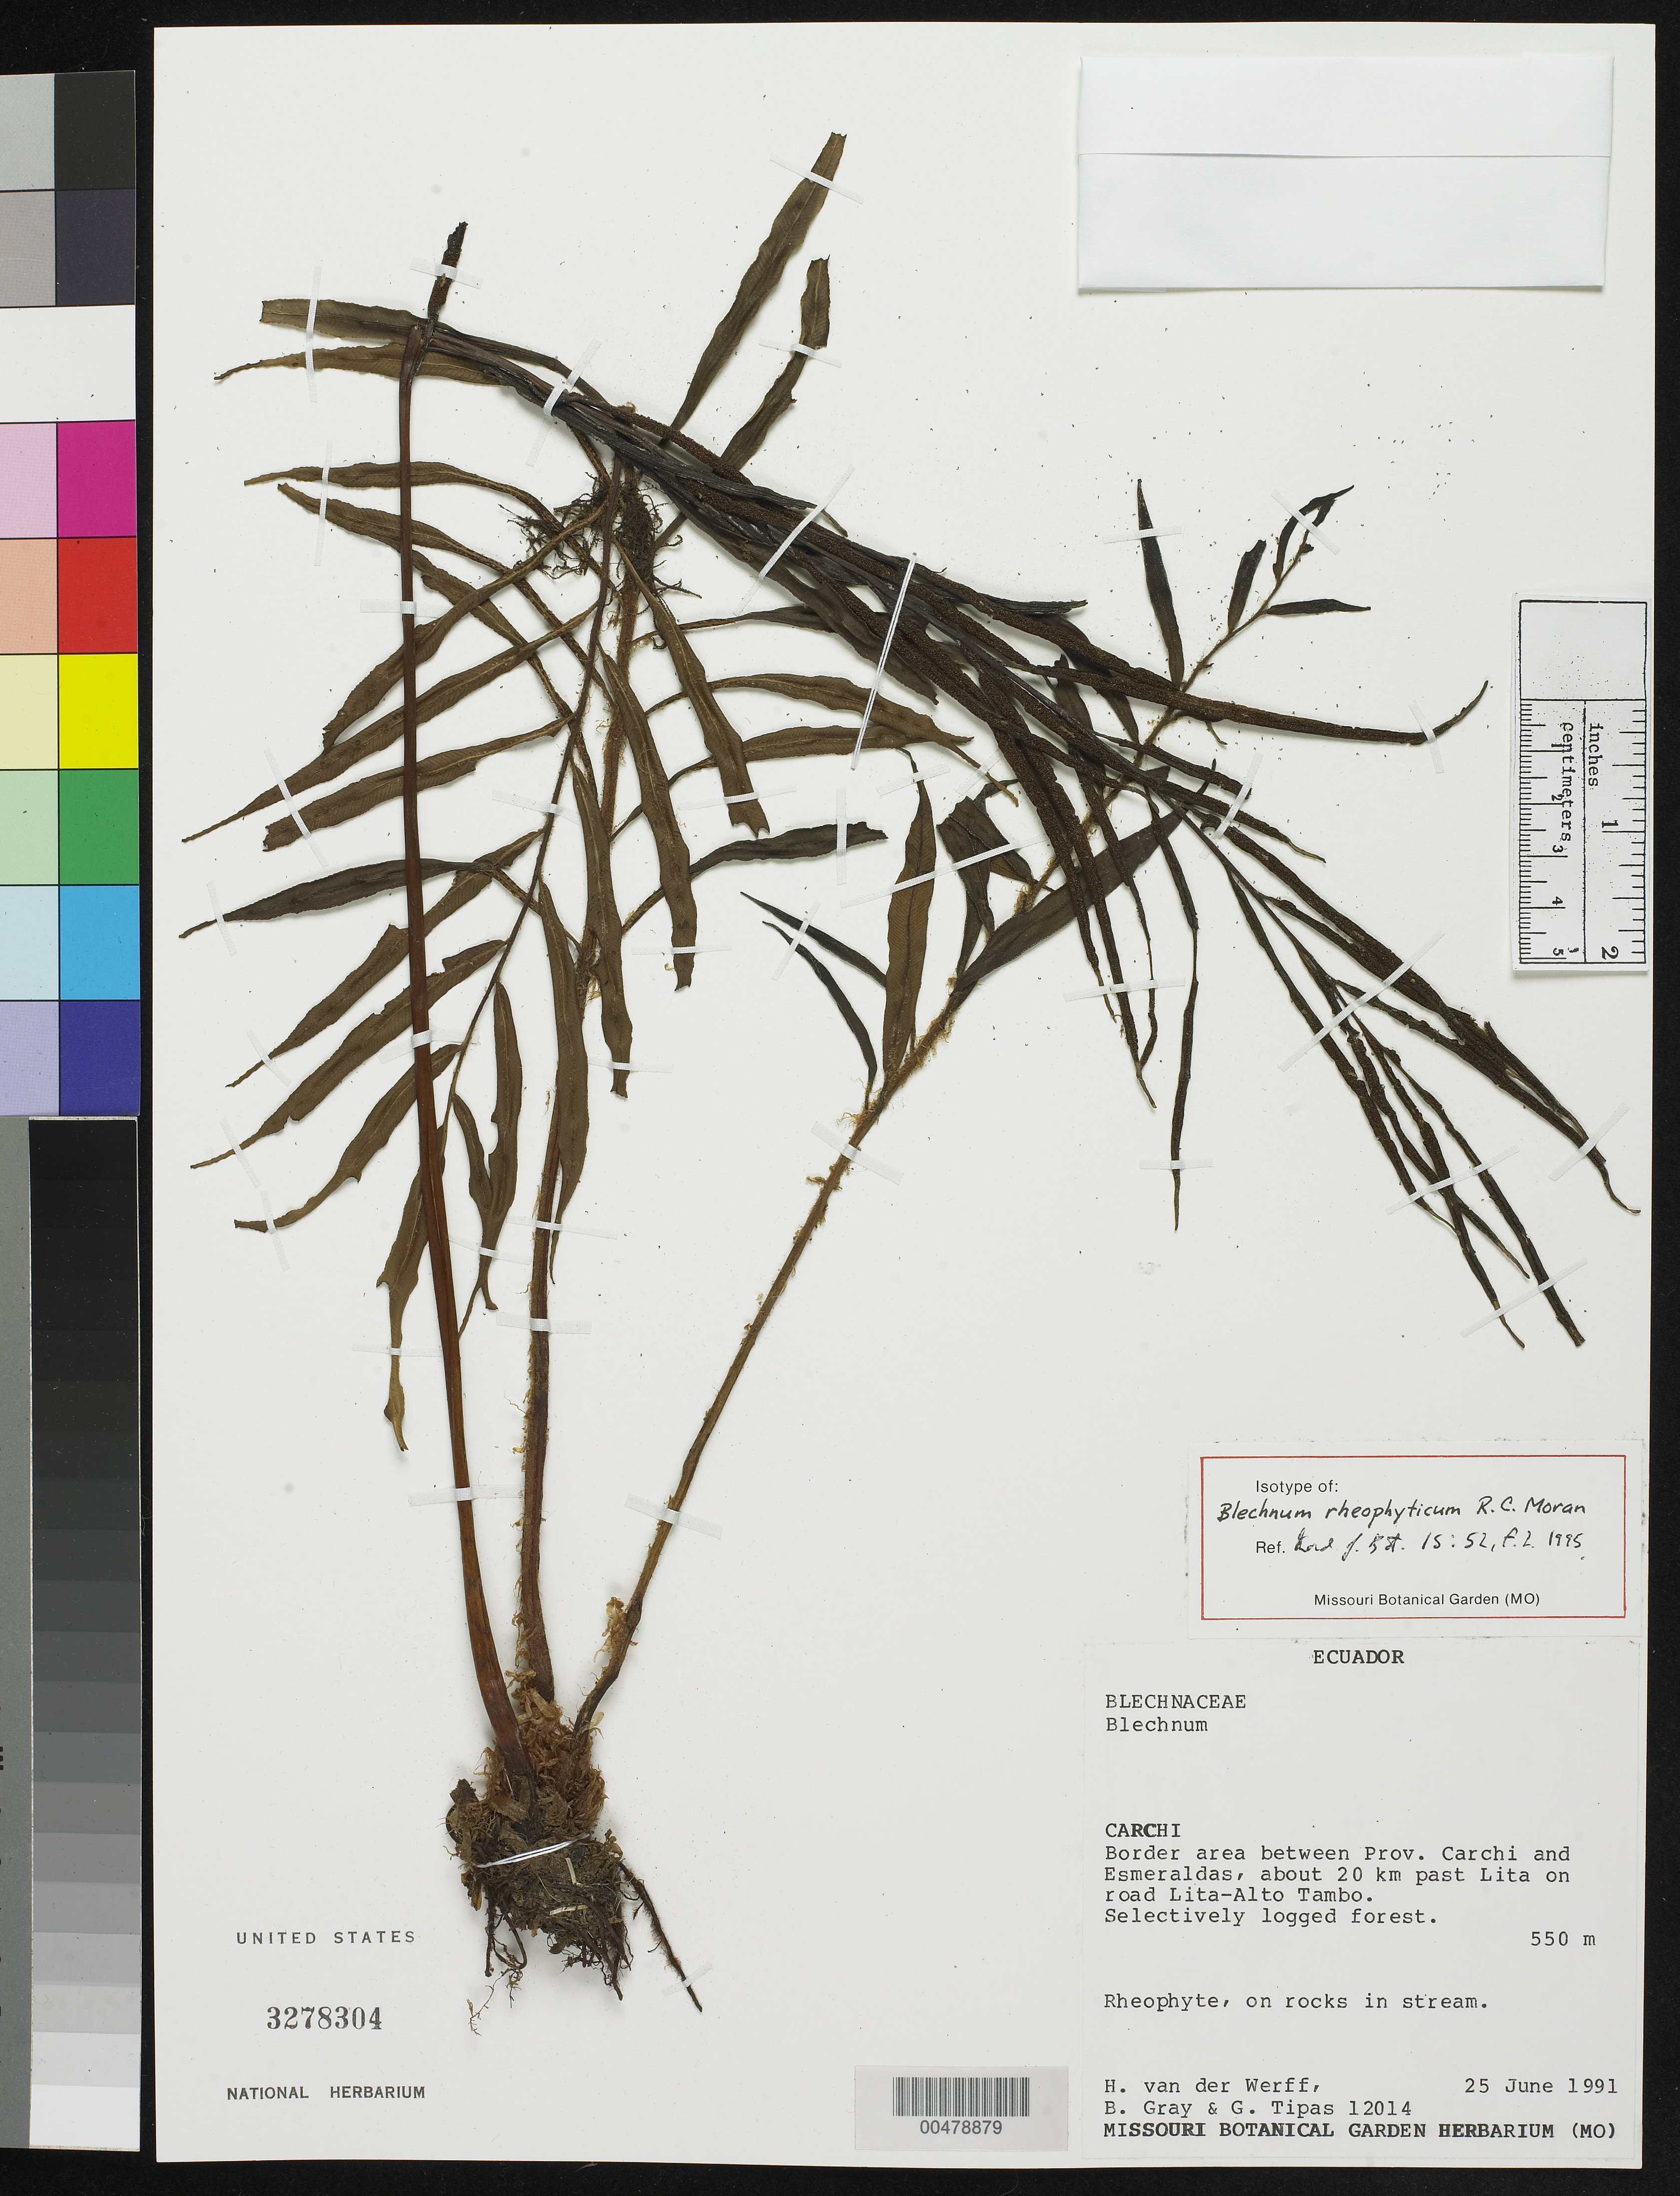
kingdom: Plantae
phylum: Tracheophyta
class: Polypodiopsida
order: Polypodiales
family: Blechnaceae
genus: Blechnum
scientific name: Blechnum rheophyticum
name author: R.C. Moran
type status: Isotype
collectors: H. van der Werff, B. Gray & G. Tipas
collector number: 12014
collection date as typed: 25 Jun 1991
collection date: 1991-06-25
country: Ecuador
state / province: Carchi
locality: Border area between Prov. Carchi & Esmeraldas, ca. 20 km past Lita on Road Lita-Alto Tambo.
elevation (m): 550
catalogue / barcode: US 3278304